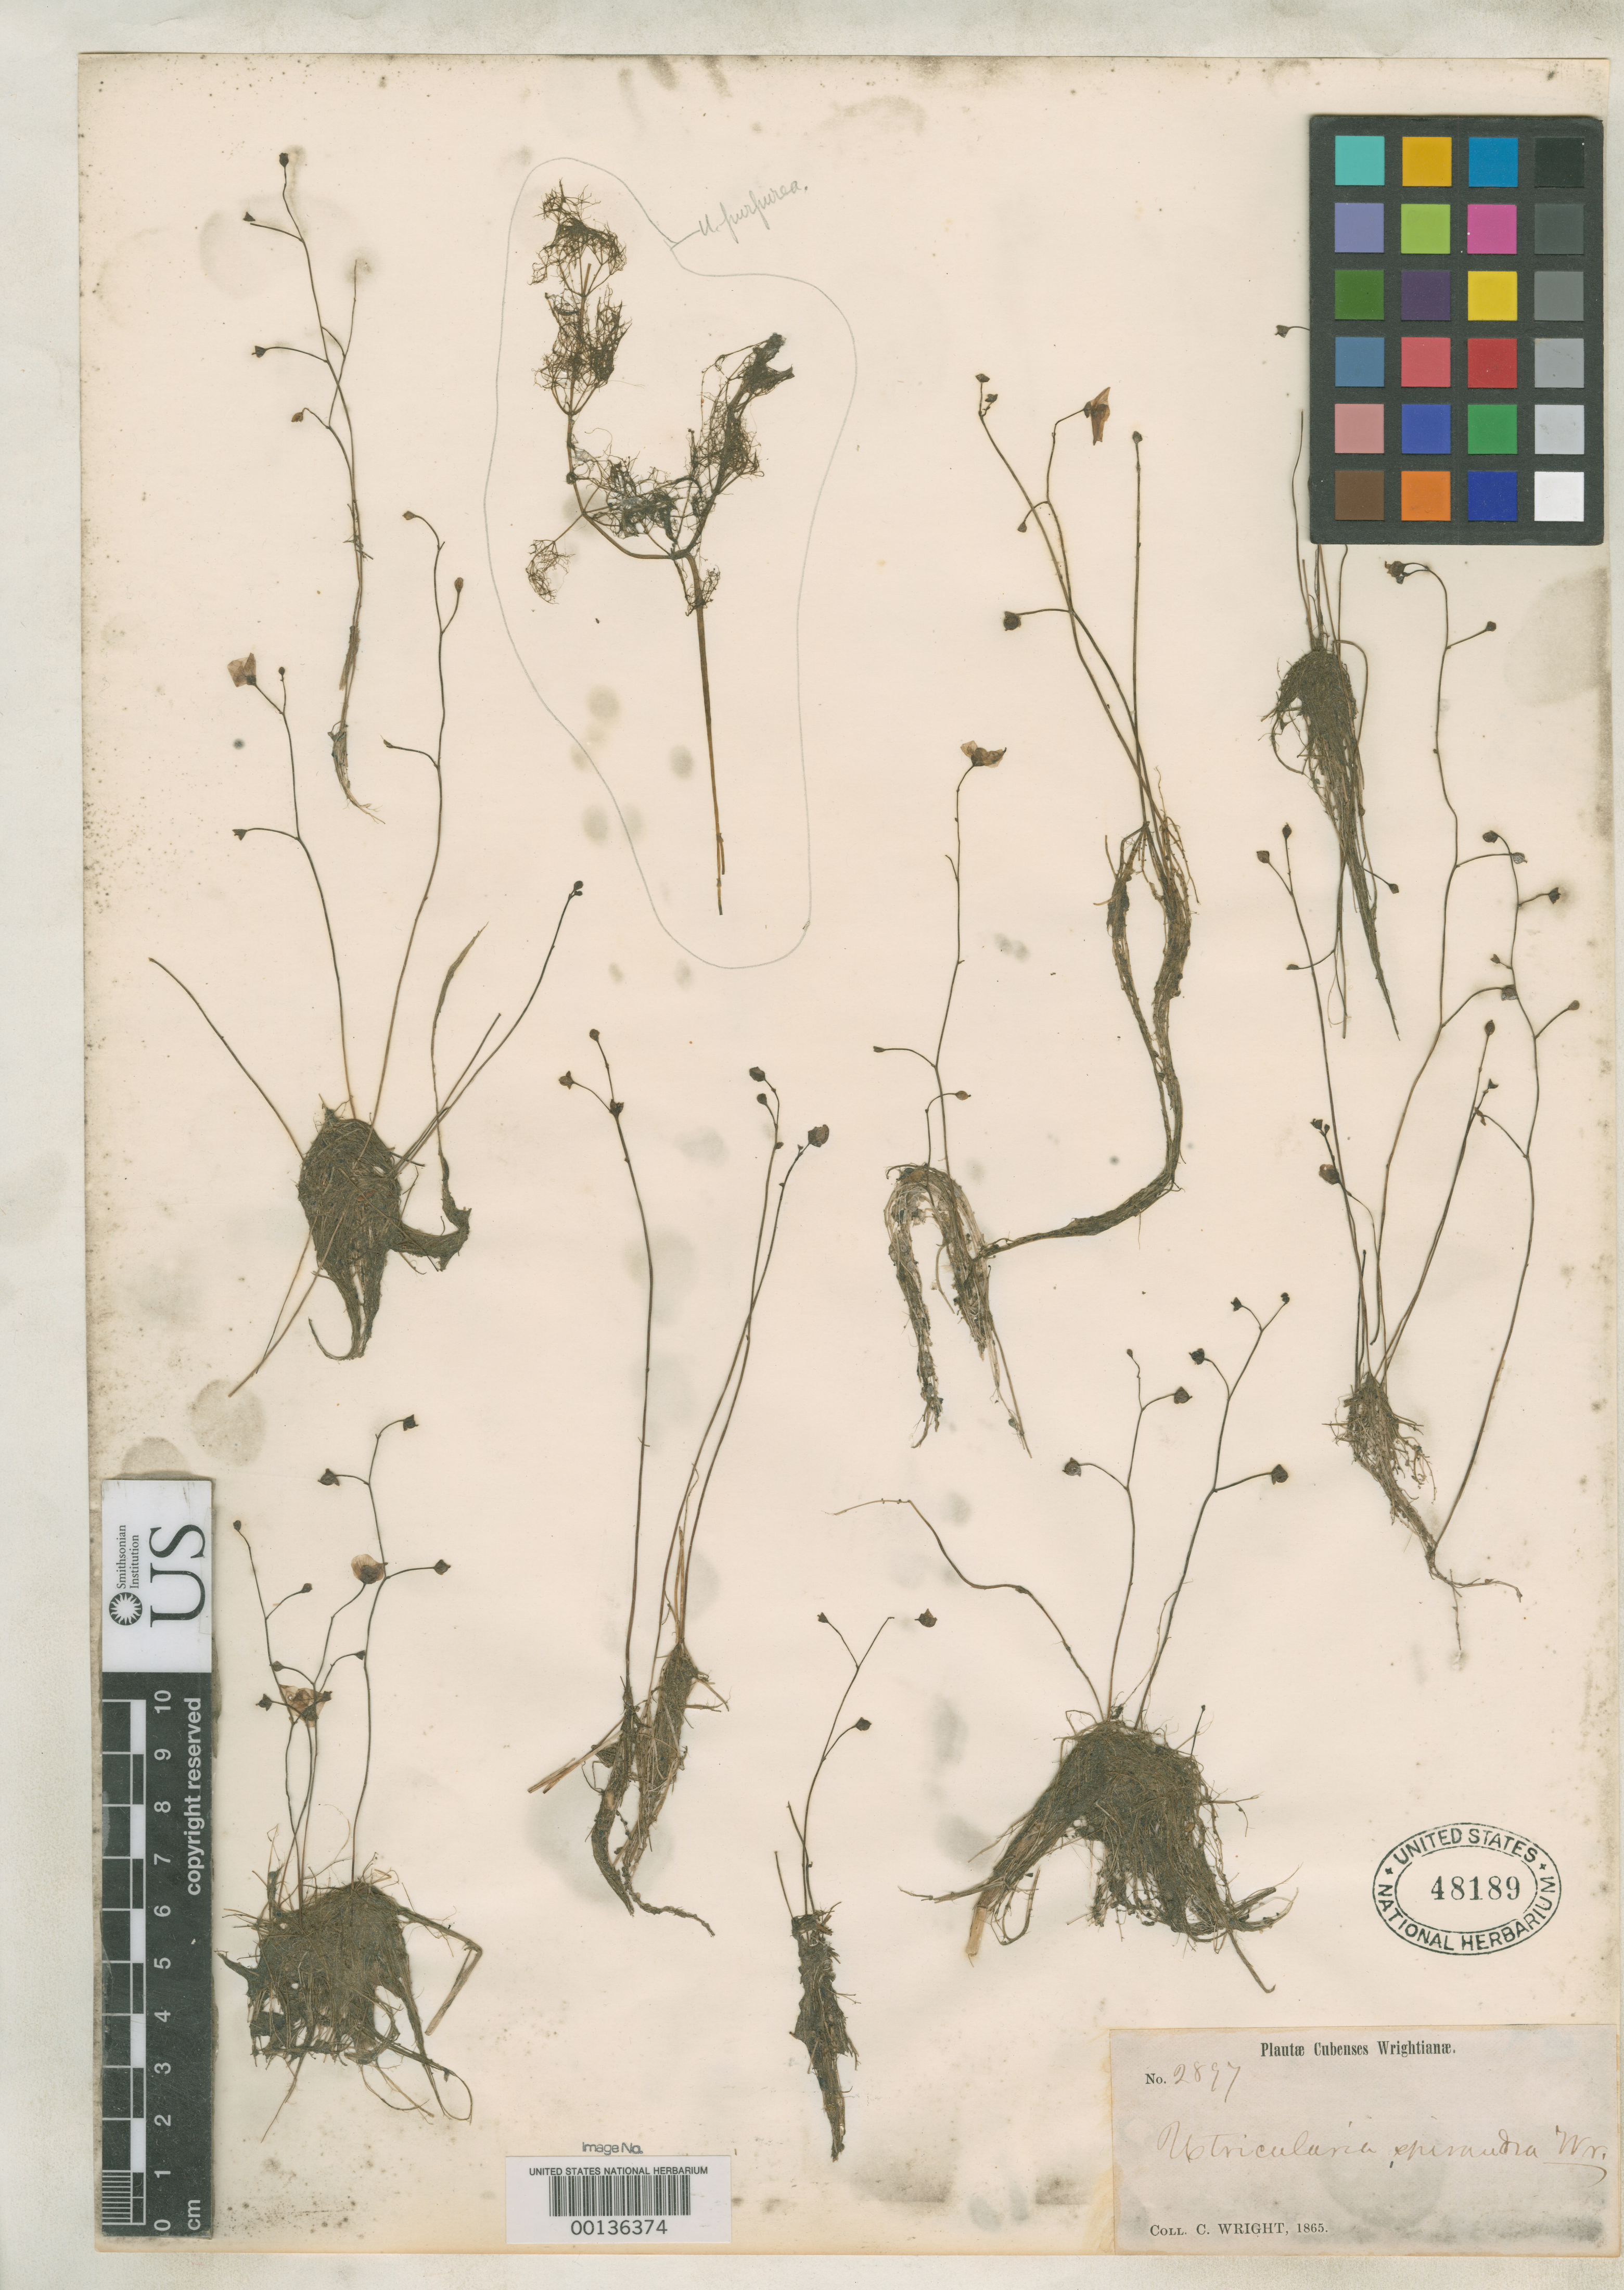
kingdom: Plantae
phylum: Tracheophyta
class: Magnoliopsida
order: Lamiales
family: Lentibulariaceae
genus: Utricularia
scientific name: Utricularia spirandra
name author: C. Wright ex Griseb.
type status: Isotype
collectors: C. Wright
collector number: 2897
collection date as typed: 1865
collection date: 1865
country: Cuba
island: Greater Antilles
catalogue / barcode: US 48189